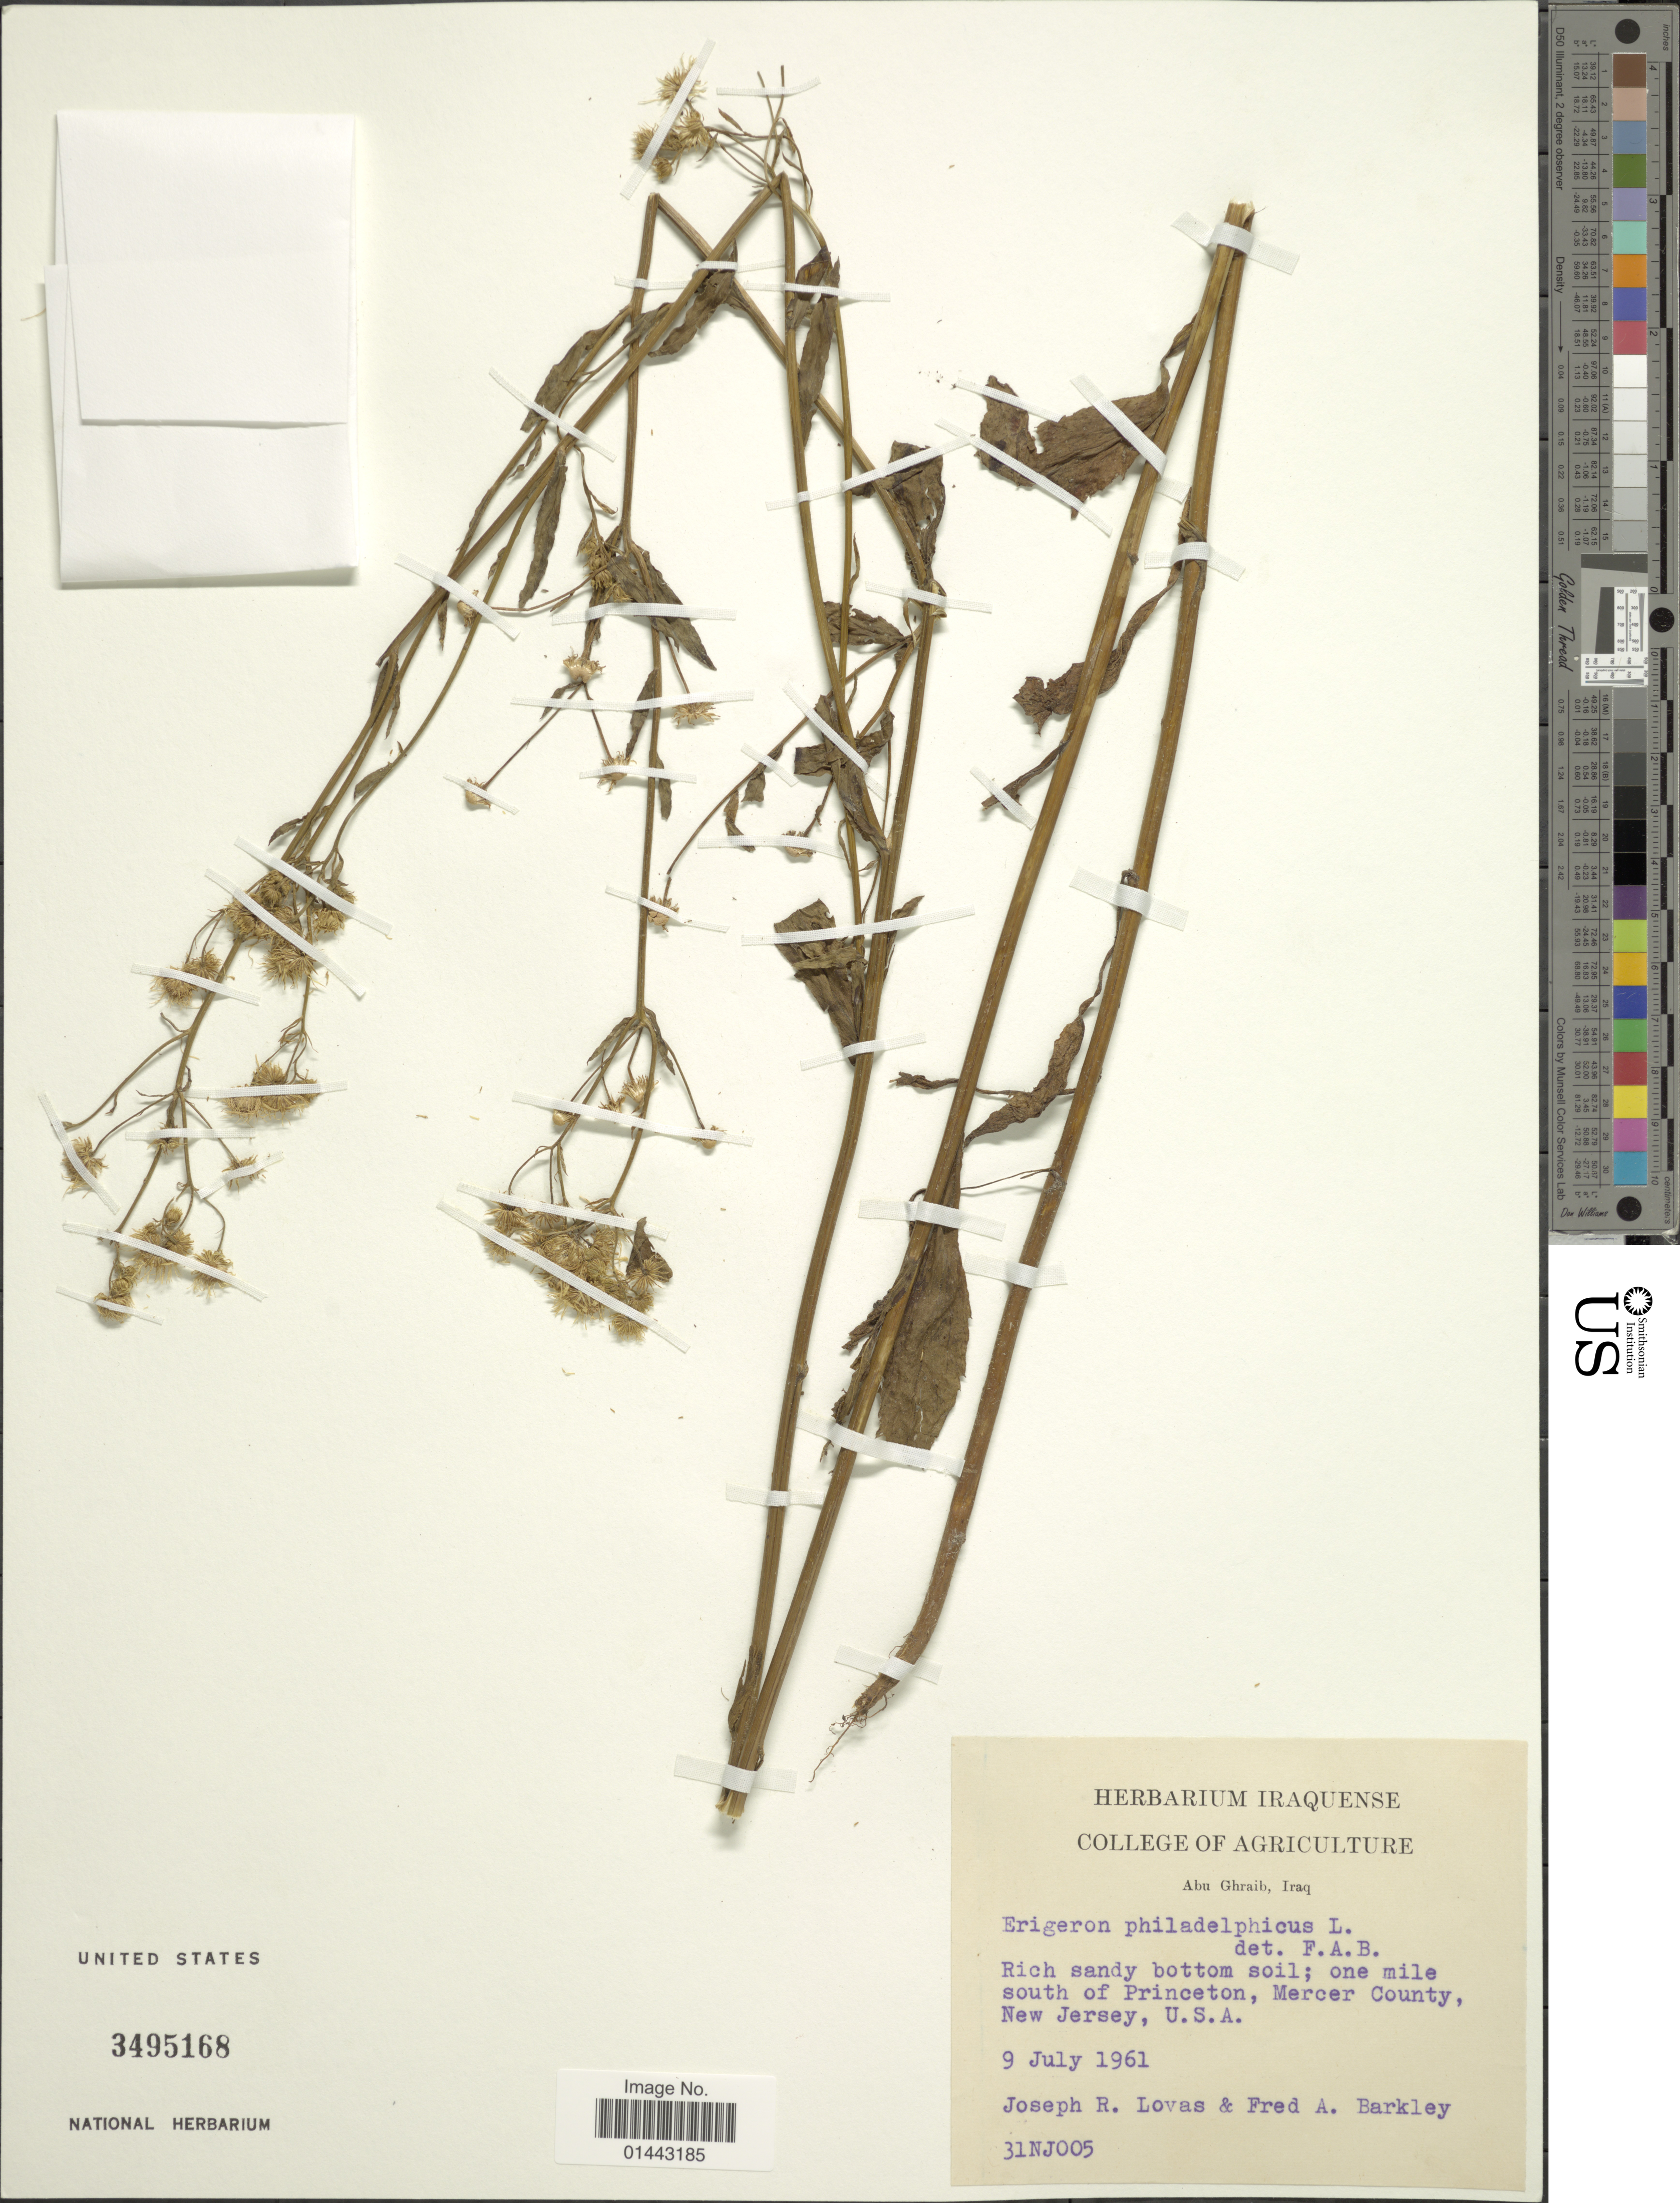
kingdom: Plantae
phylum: Tracheophyta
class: Magnoliopsida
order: Asterales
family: Asteraceae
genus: Erigeron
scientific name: Erigeron philadelphicus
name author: L.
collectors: J. Lovas & F. A. Barkley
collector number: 31NJ005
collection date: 1961-07-09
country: United States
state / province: New Jersey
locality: One mile south of Princeton, Mercer County.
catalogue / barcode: US 3495168